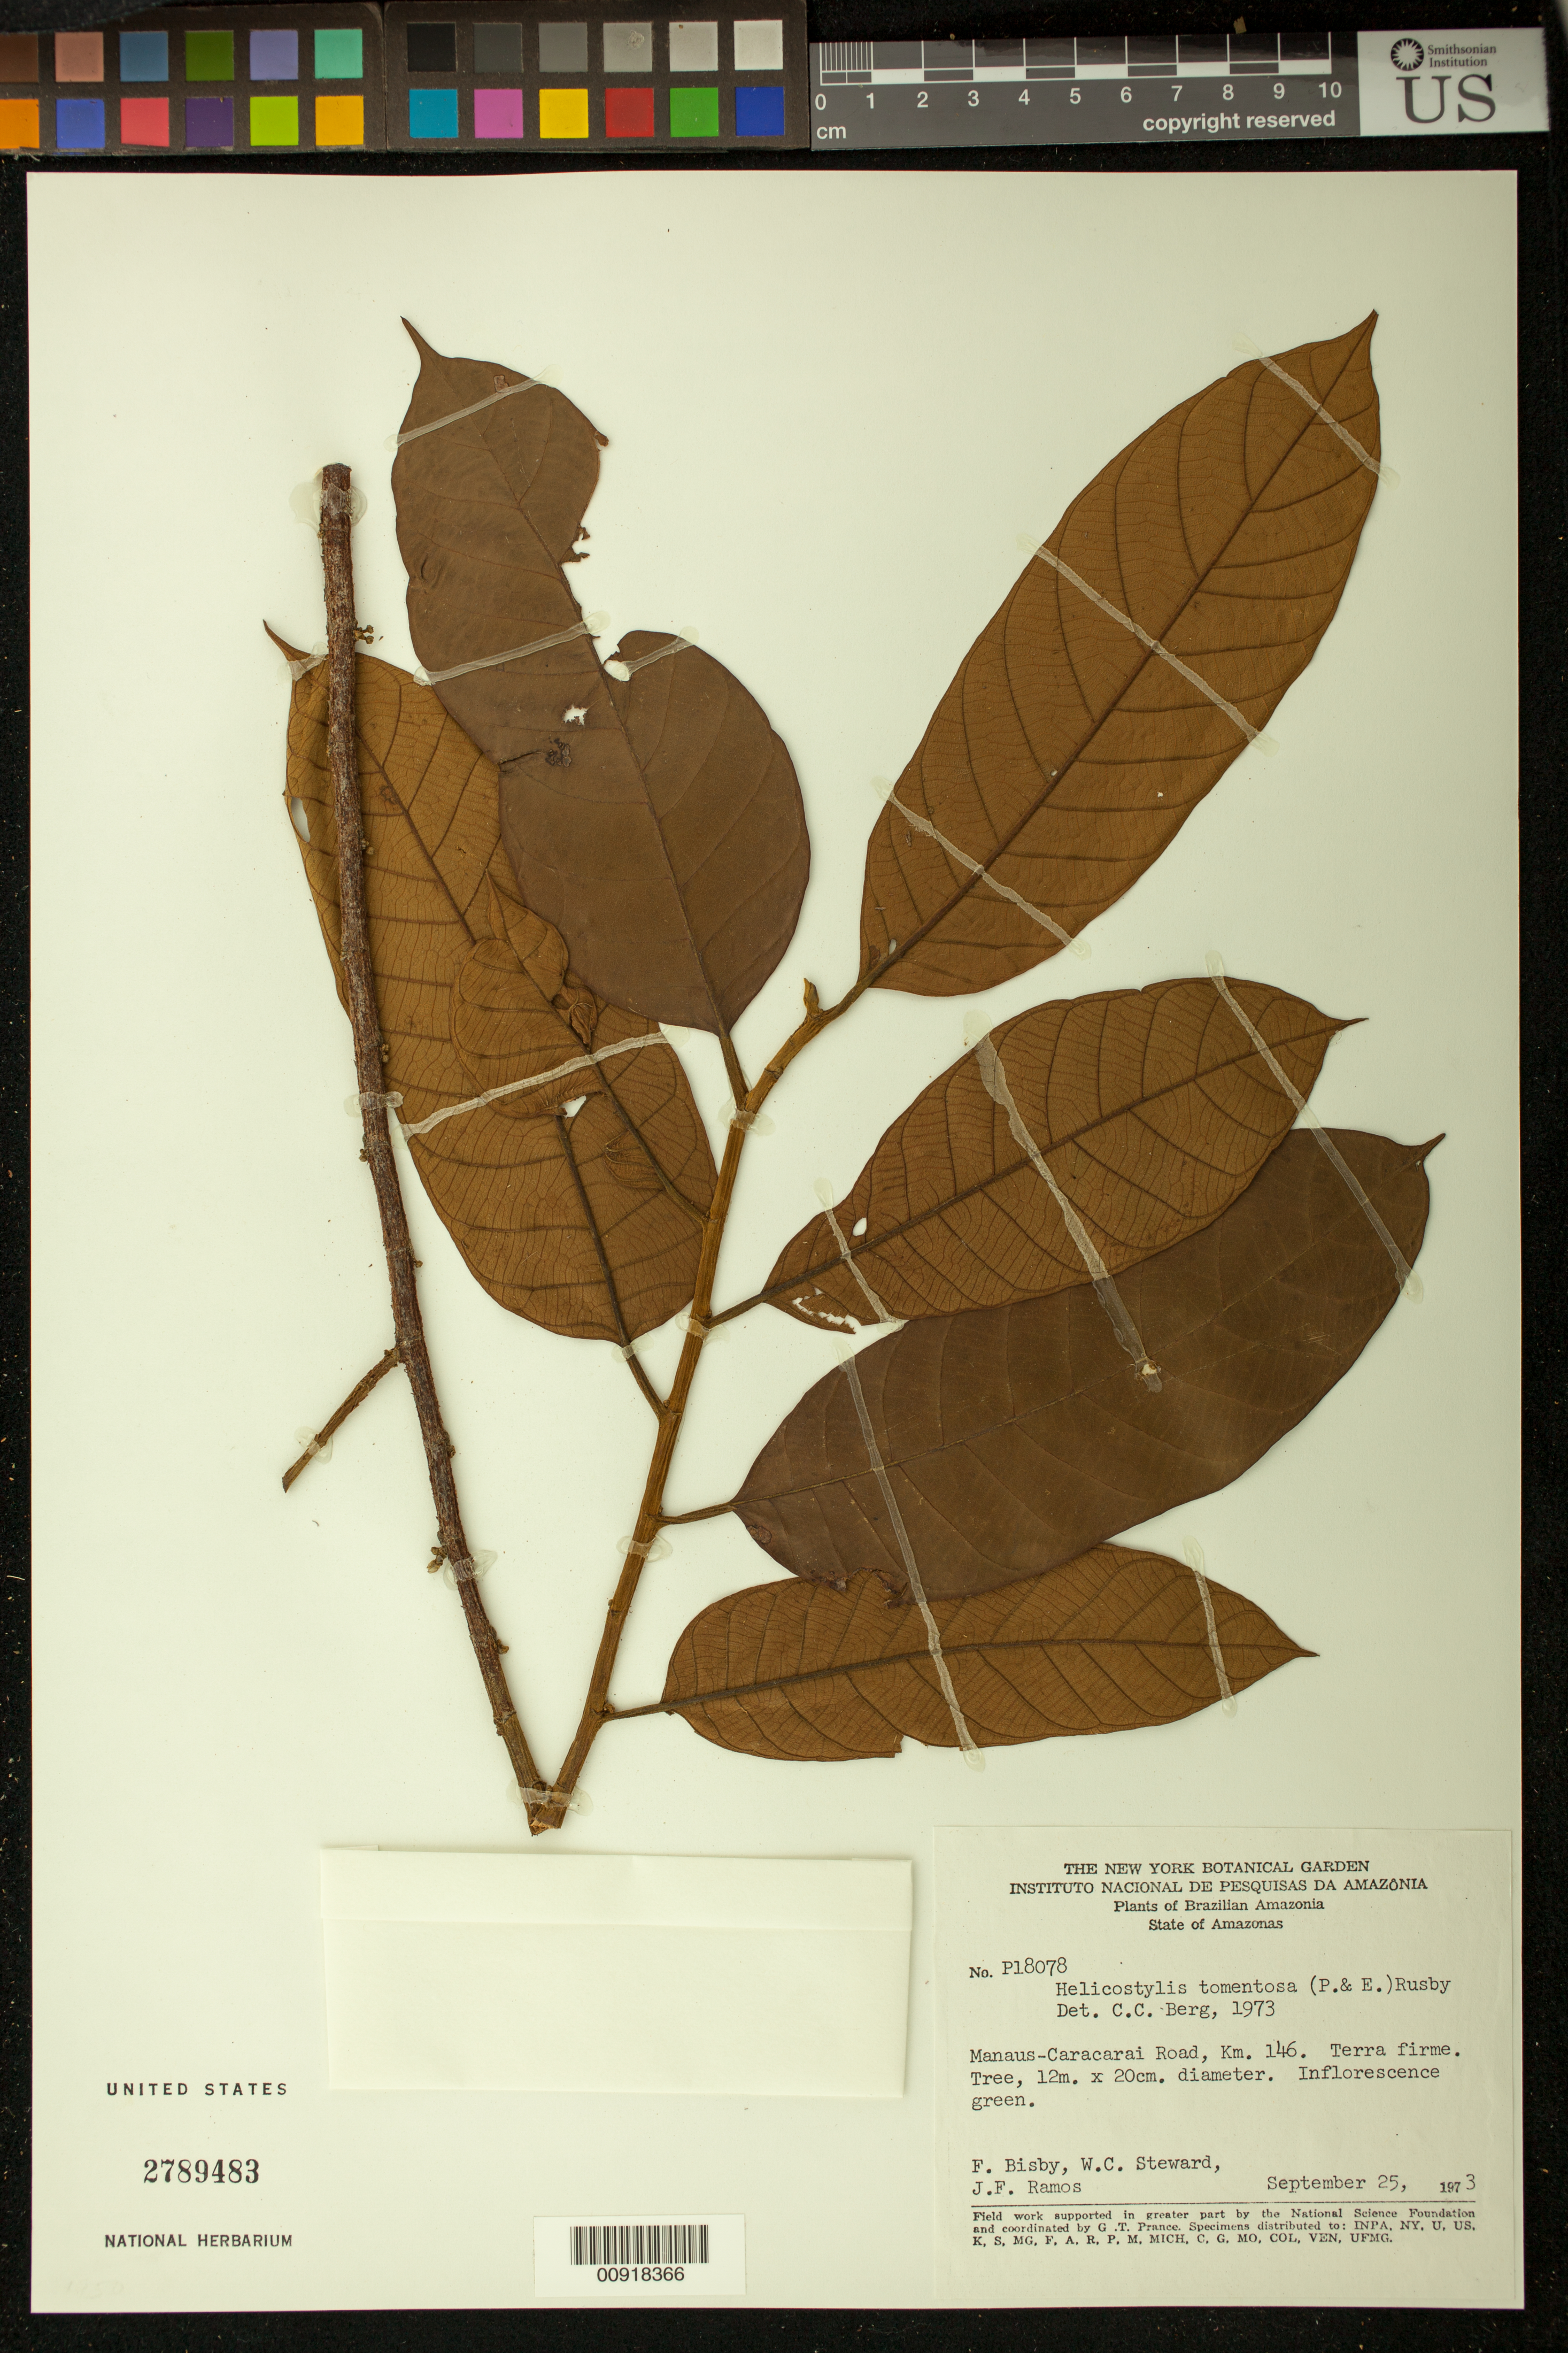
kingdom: Plantae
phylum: Tracheophyta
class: Magnoliopsida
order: Rosales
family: Moraceae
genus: Helicostylis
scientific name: Helicostylis tomentosa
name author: (Poepp. & Endl.) Rusby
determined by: Berg, C. C.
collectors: F. A. Bisby, W. C. Steward & J. F. Ramos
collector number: P 18078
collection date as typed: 25-Sep-73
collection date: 1973-09-25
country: Brazil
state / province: Amazonas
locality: Manaus-Caracarai Road, km 146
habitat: Terra firme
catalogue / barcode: US 2789483